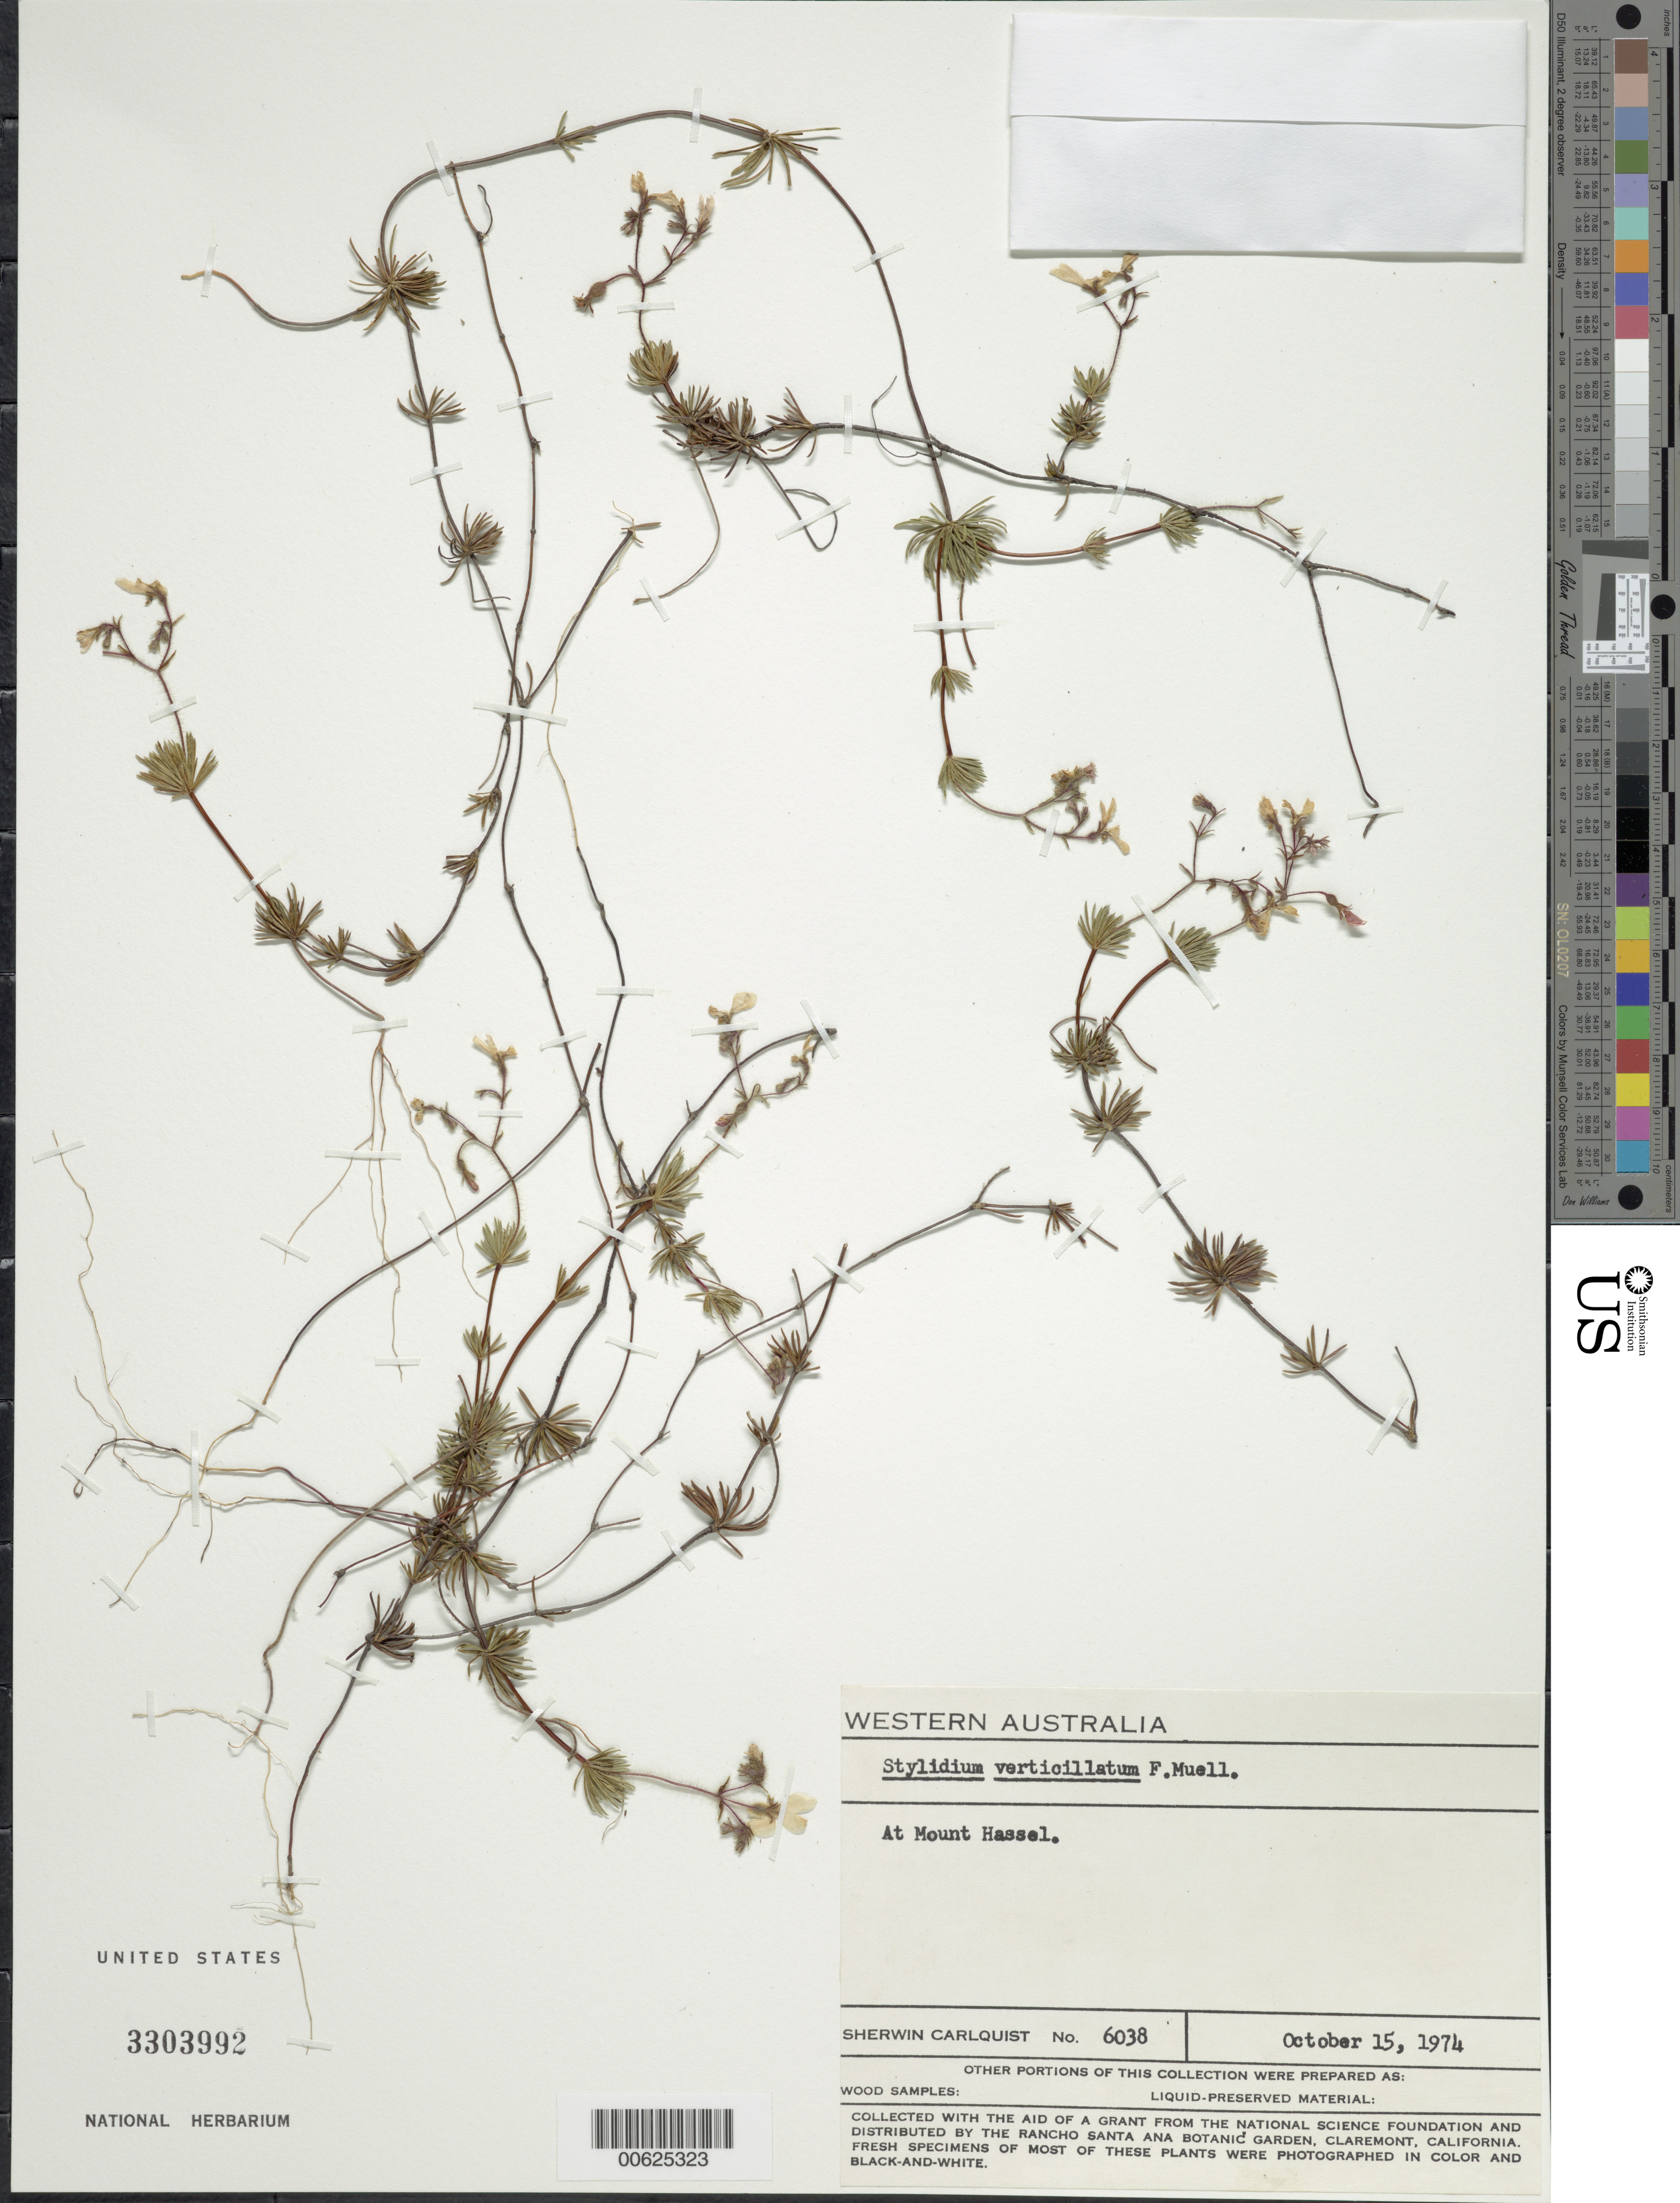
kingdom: Plantae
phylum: Tracheophyta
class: Magnoliopsida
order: Asterales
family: Stylidiaceae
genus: Stylidium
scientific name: Stylidium verticillatum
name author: F. Muell.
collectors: S. Carlquist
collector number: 6038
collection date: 1974-10-15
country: Australia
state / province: Western Australia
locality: At Mount Hassel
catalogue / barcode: US 3303992